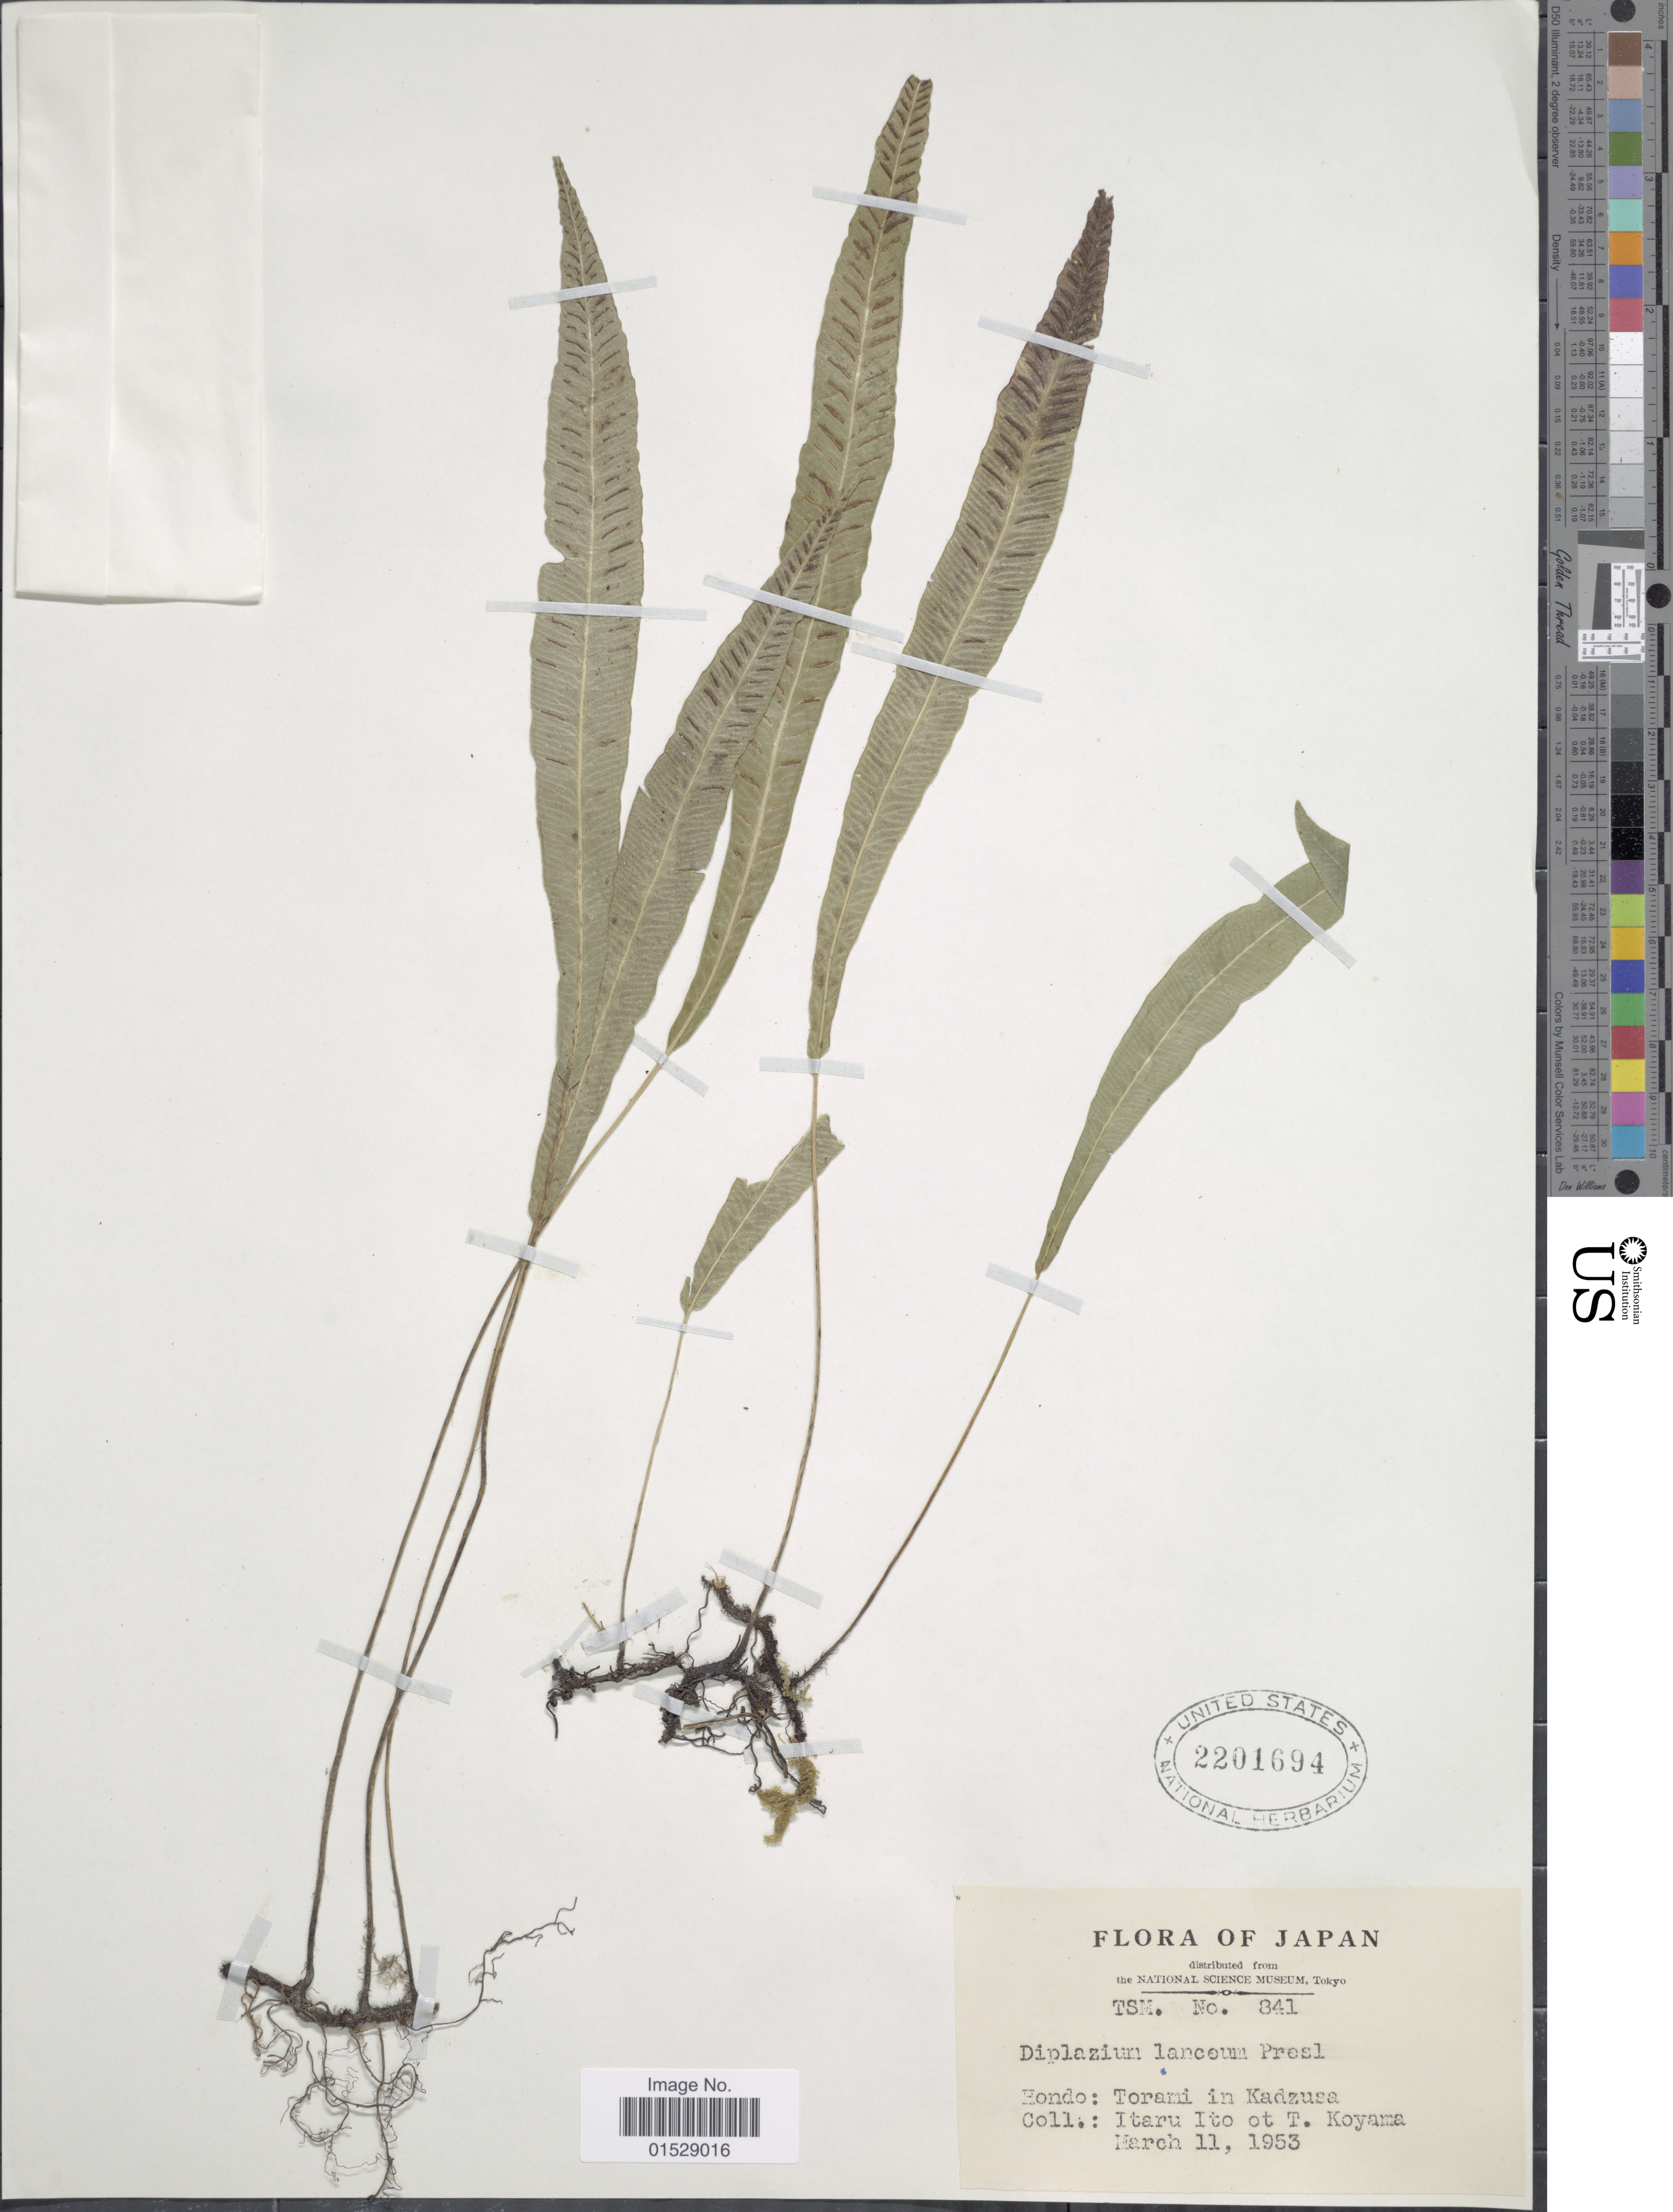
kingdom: Plantae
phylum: Tracheophyta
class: Polypodiopsida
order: Polypodiales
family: Athyriaceae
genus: Deparia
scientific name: Deparia lancea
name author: (Thunb.) Fraser-Jenk.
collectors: I. Ito & T. Koyama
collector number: TSM 841?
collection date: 1953-03-11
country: Japan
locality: Eondo: Torami in Kadzusa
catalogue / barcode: US 2201694